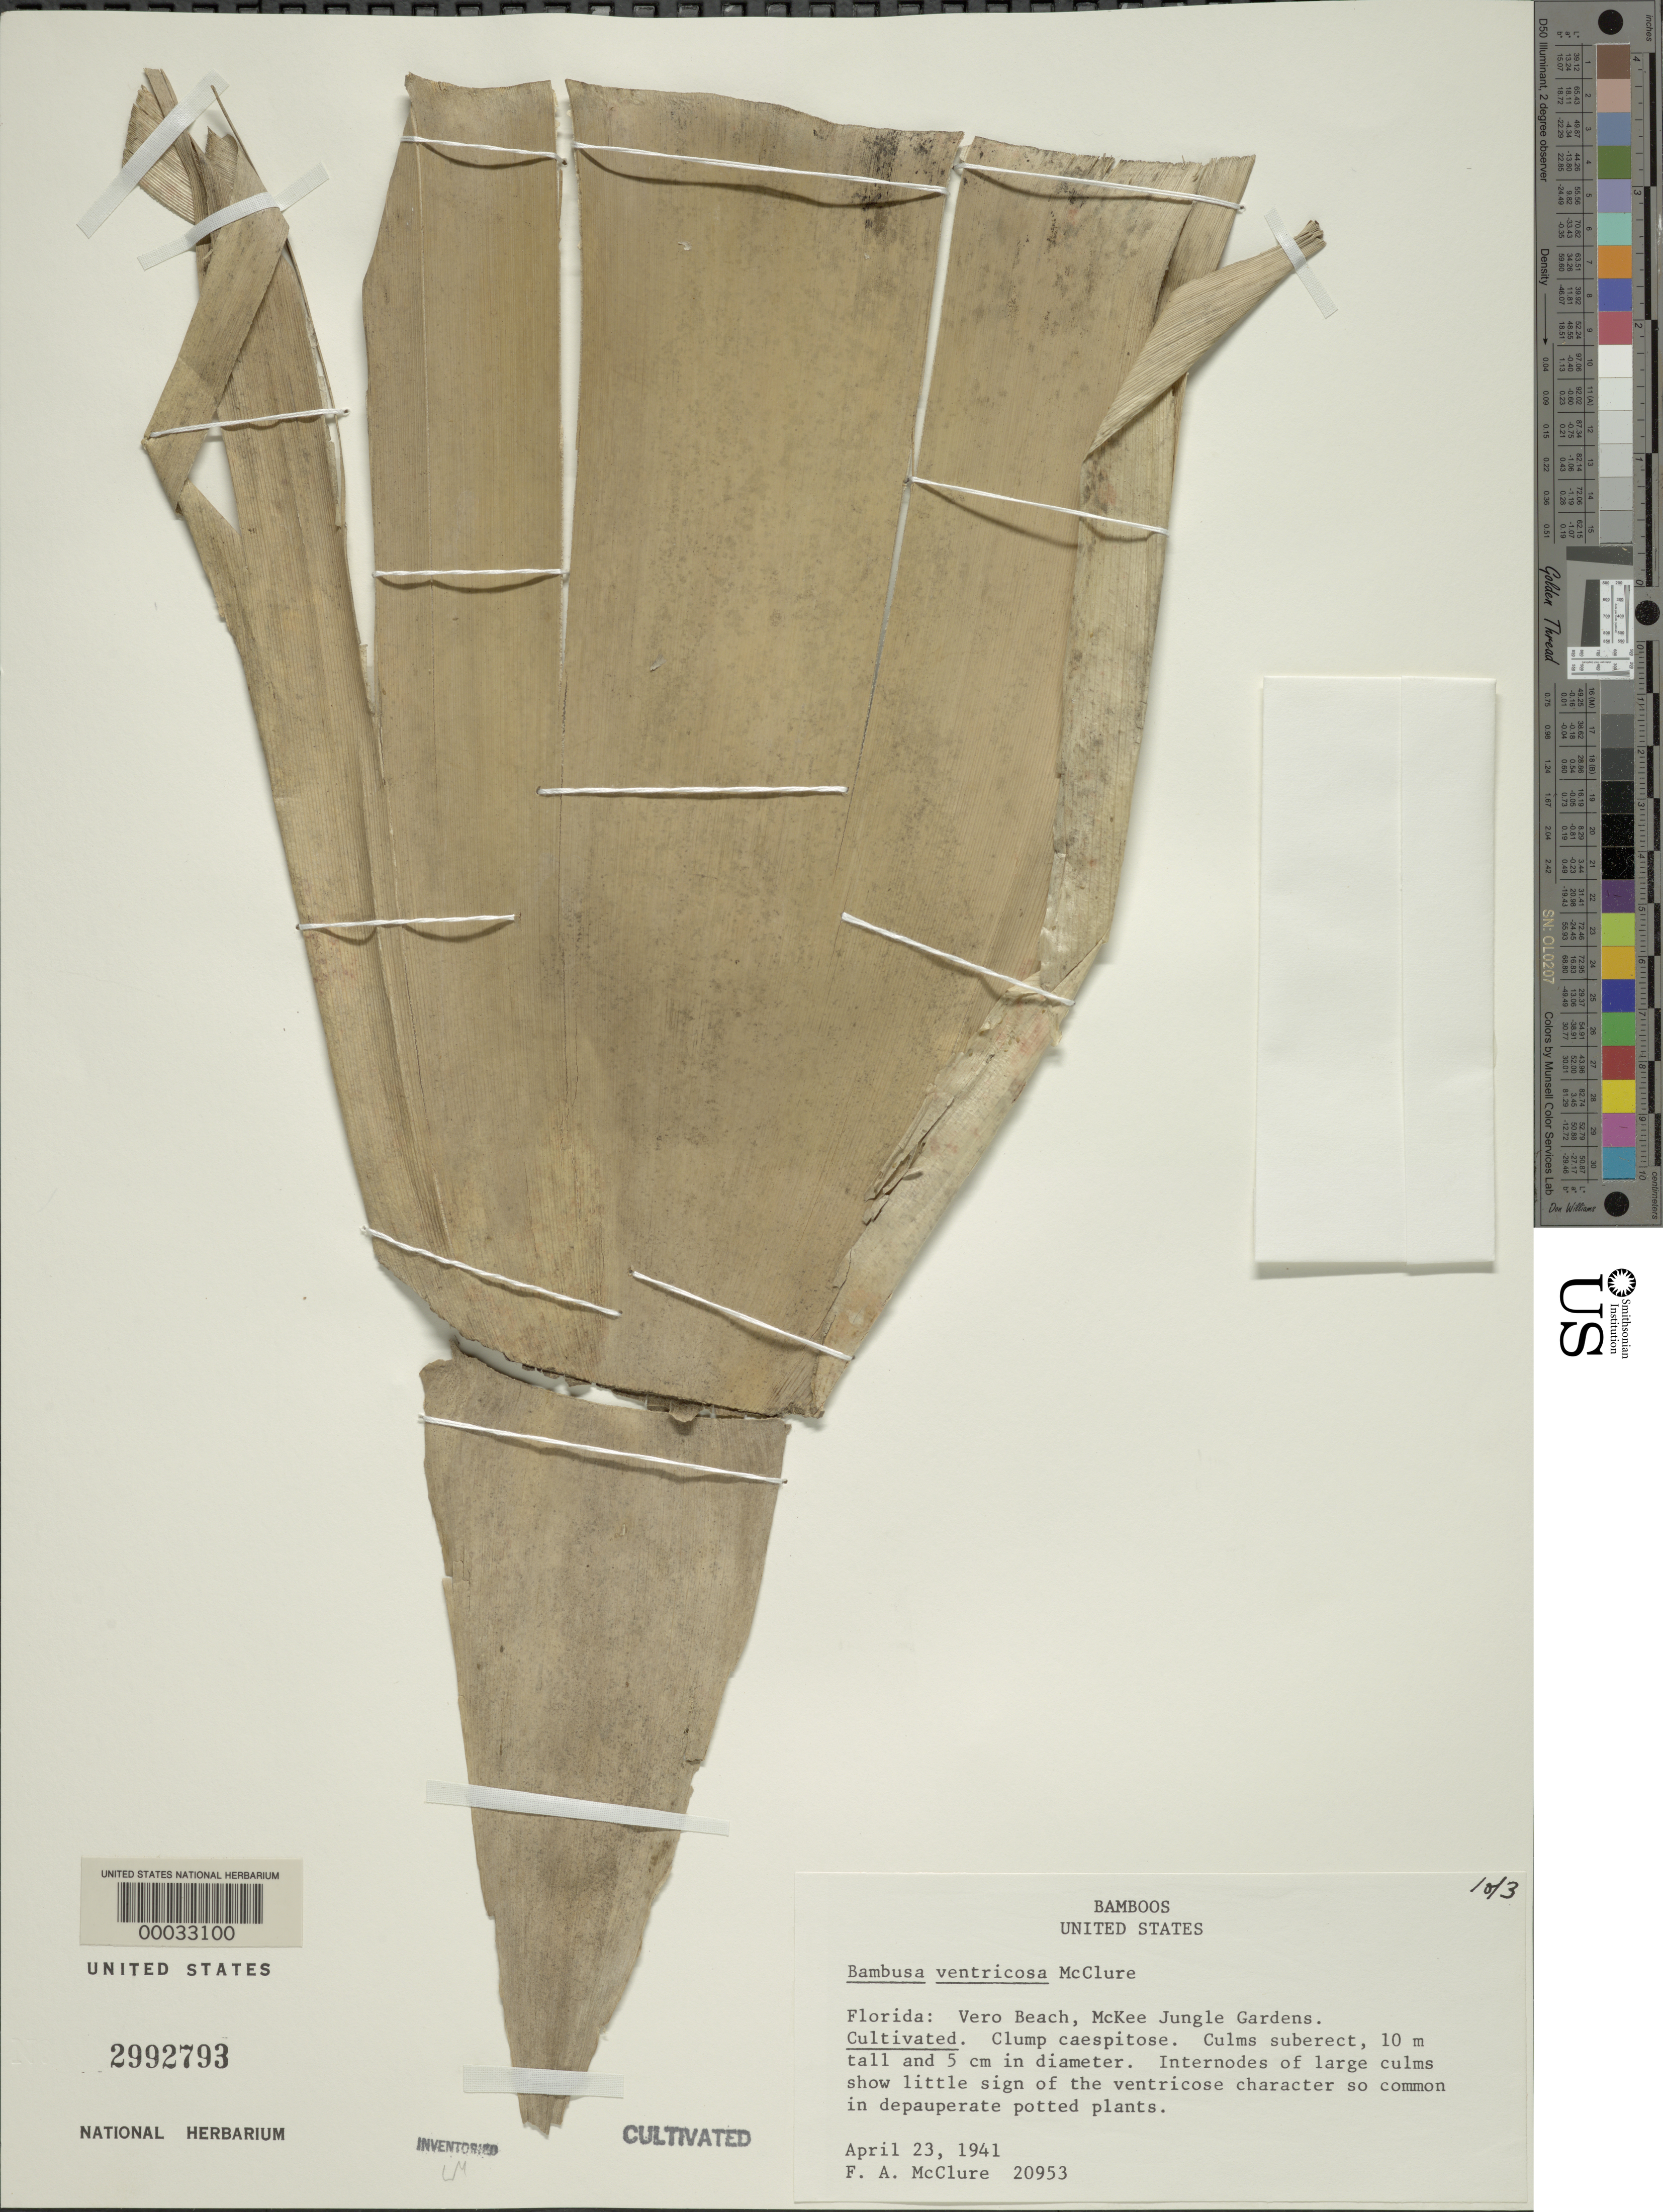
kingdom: Plantae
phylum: Tracheophyta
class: Liliopsida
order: Poales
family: Poaceae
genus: Bambusa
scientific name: Bambusa ventricosa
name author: McClure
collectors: F. A. McClure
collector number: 20953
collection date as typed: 23 Apr 1941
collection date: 1941-04-23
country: United States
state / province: Florida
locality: Mckee jungle gardens-vero beach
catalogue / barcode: US 2992793